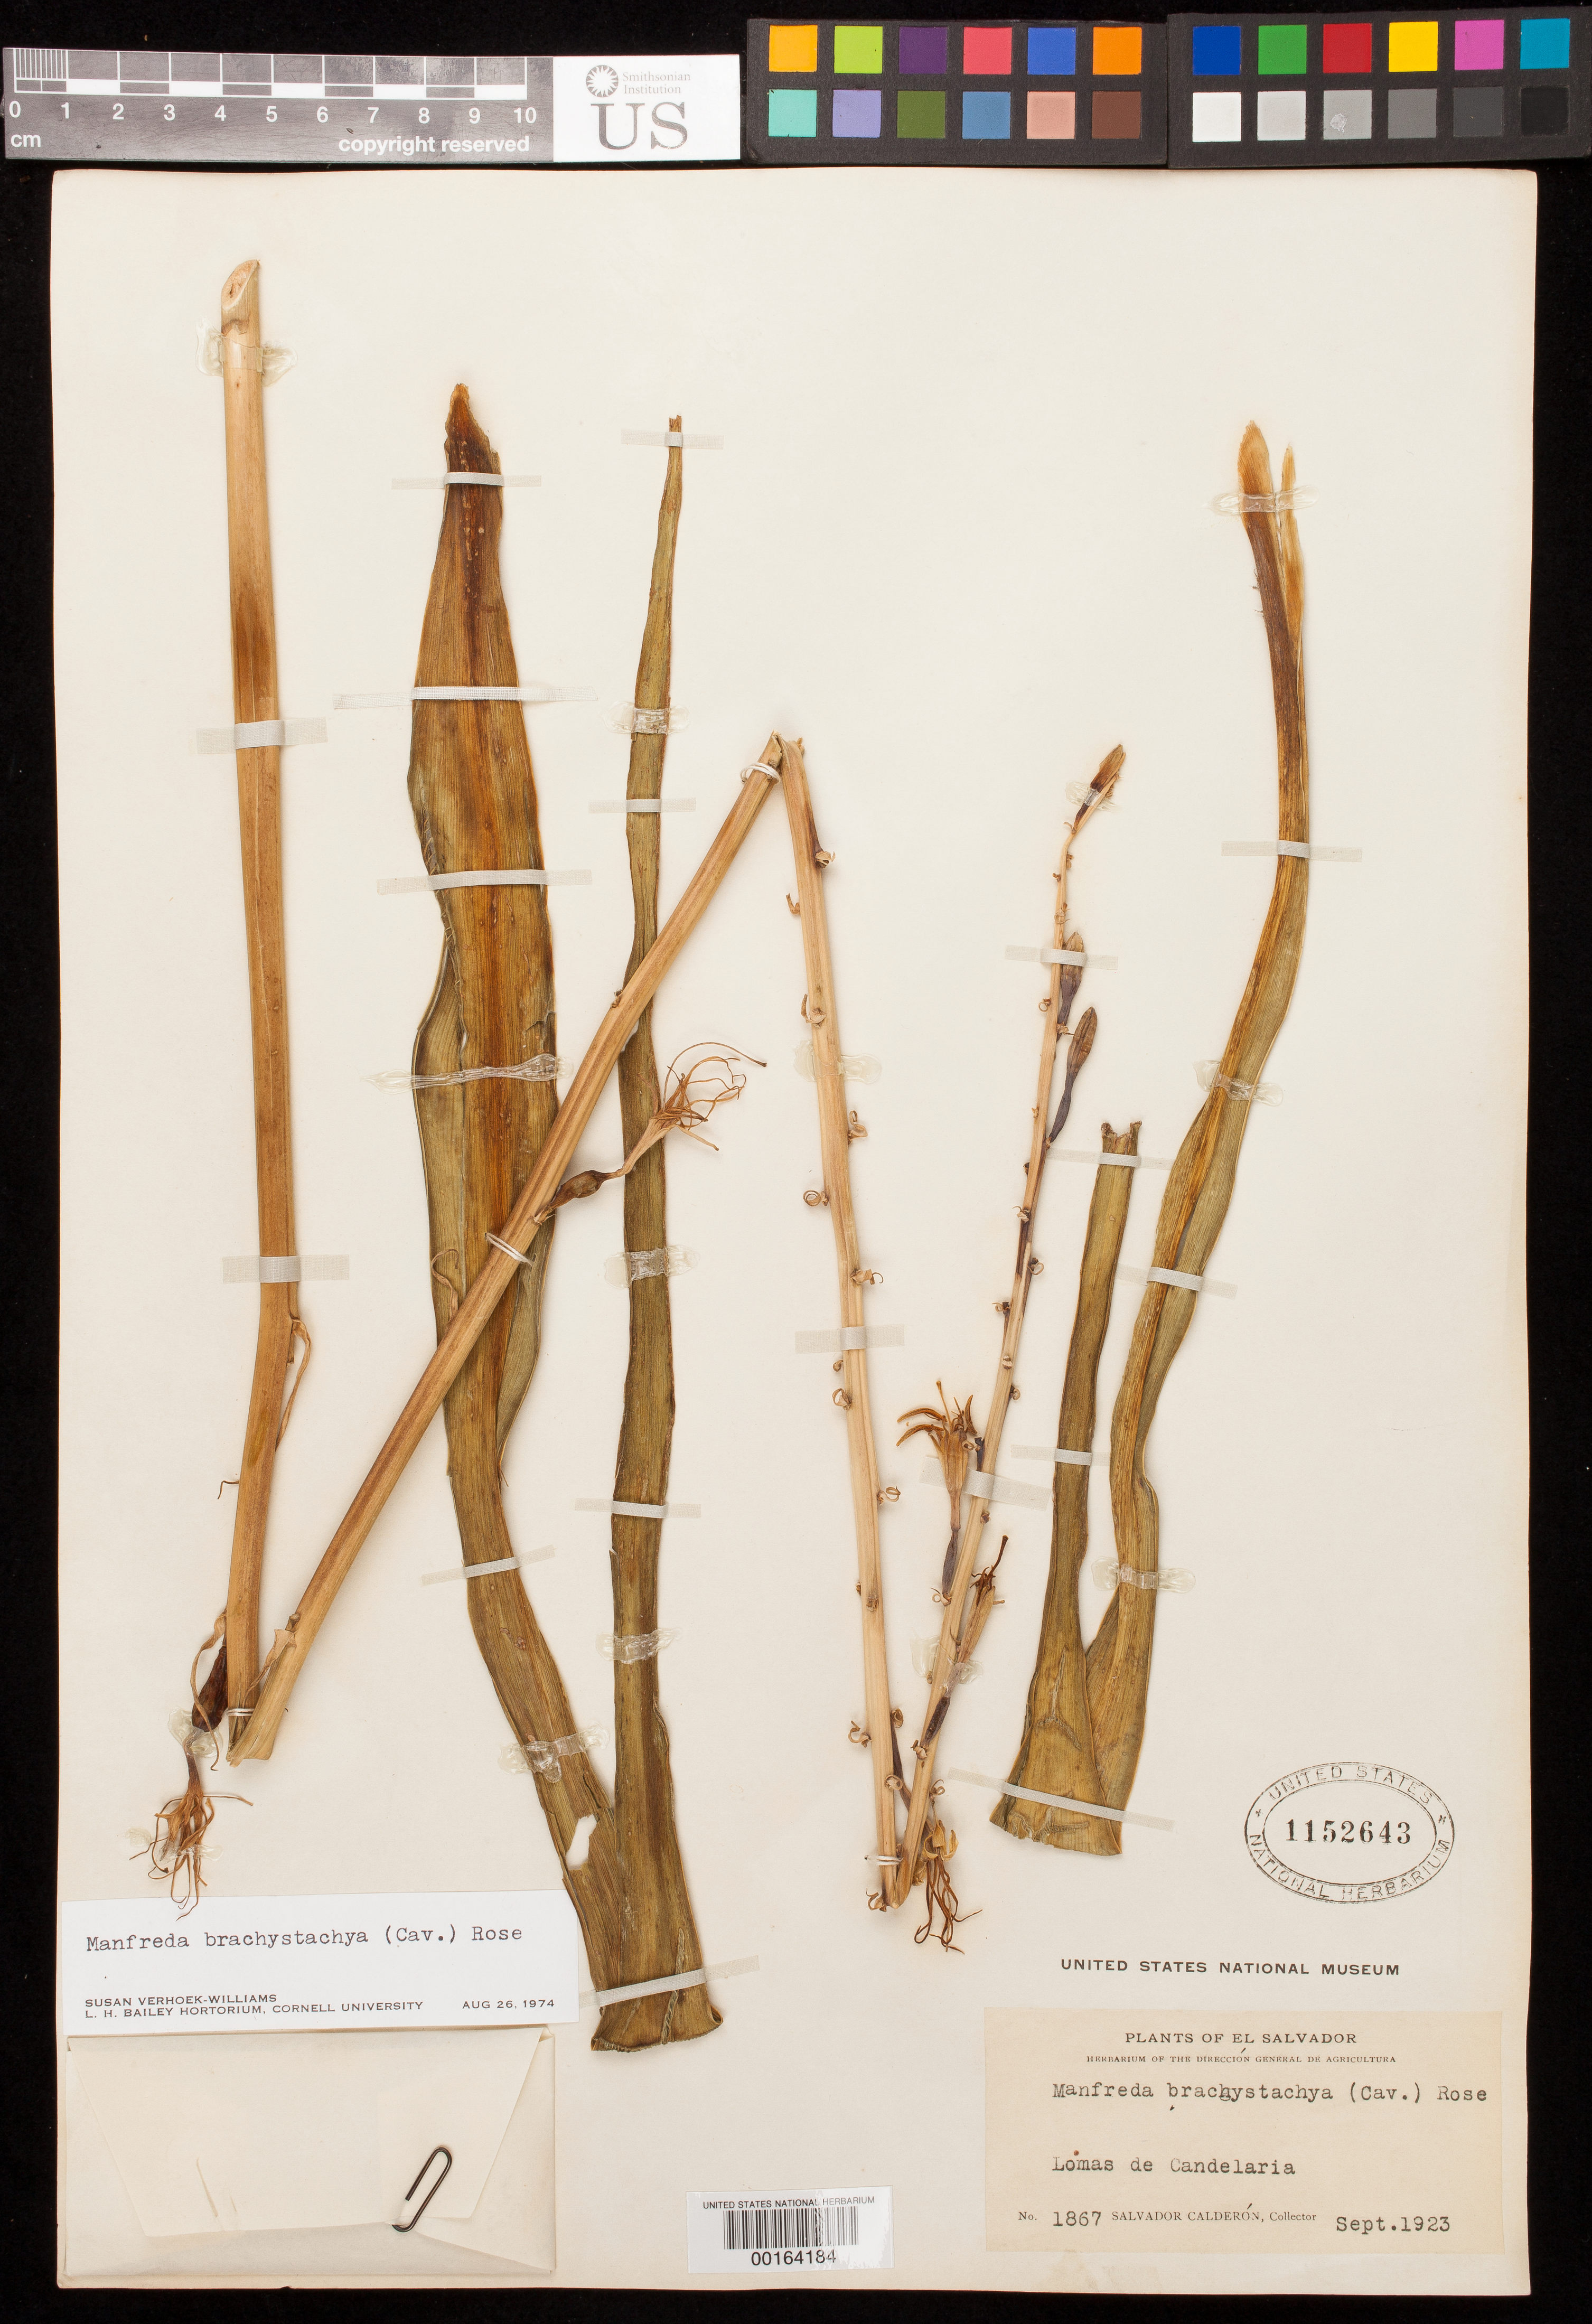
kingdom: Plantae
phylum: Tracheophyta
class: Liliopsida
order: Asparagales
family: Asparagaceae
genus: Manfreda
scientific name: Manfreda brachystachys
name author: (Cav.) Rose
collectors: S. Calderón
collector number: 1867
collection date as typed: Sep 1923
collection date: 1923-09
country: El Salvador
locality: Lomas de candelaria s of san salvador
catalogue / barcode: US 1152643